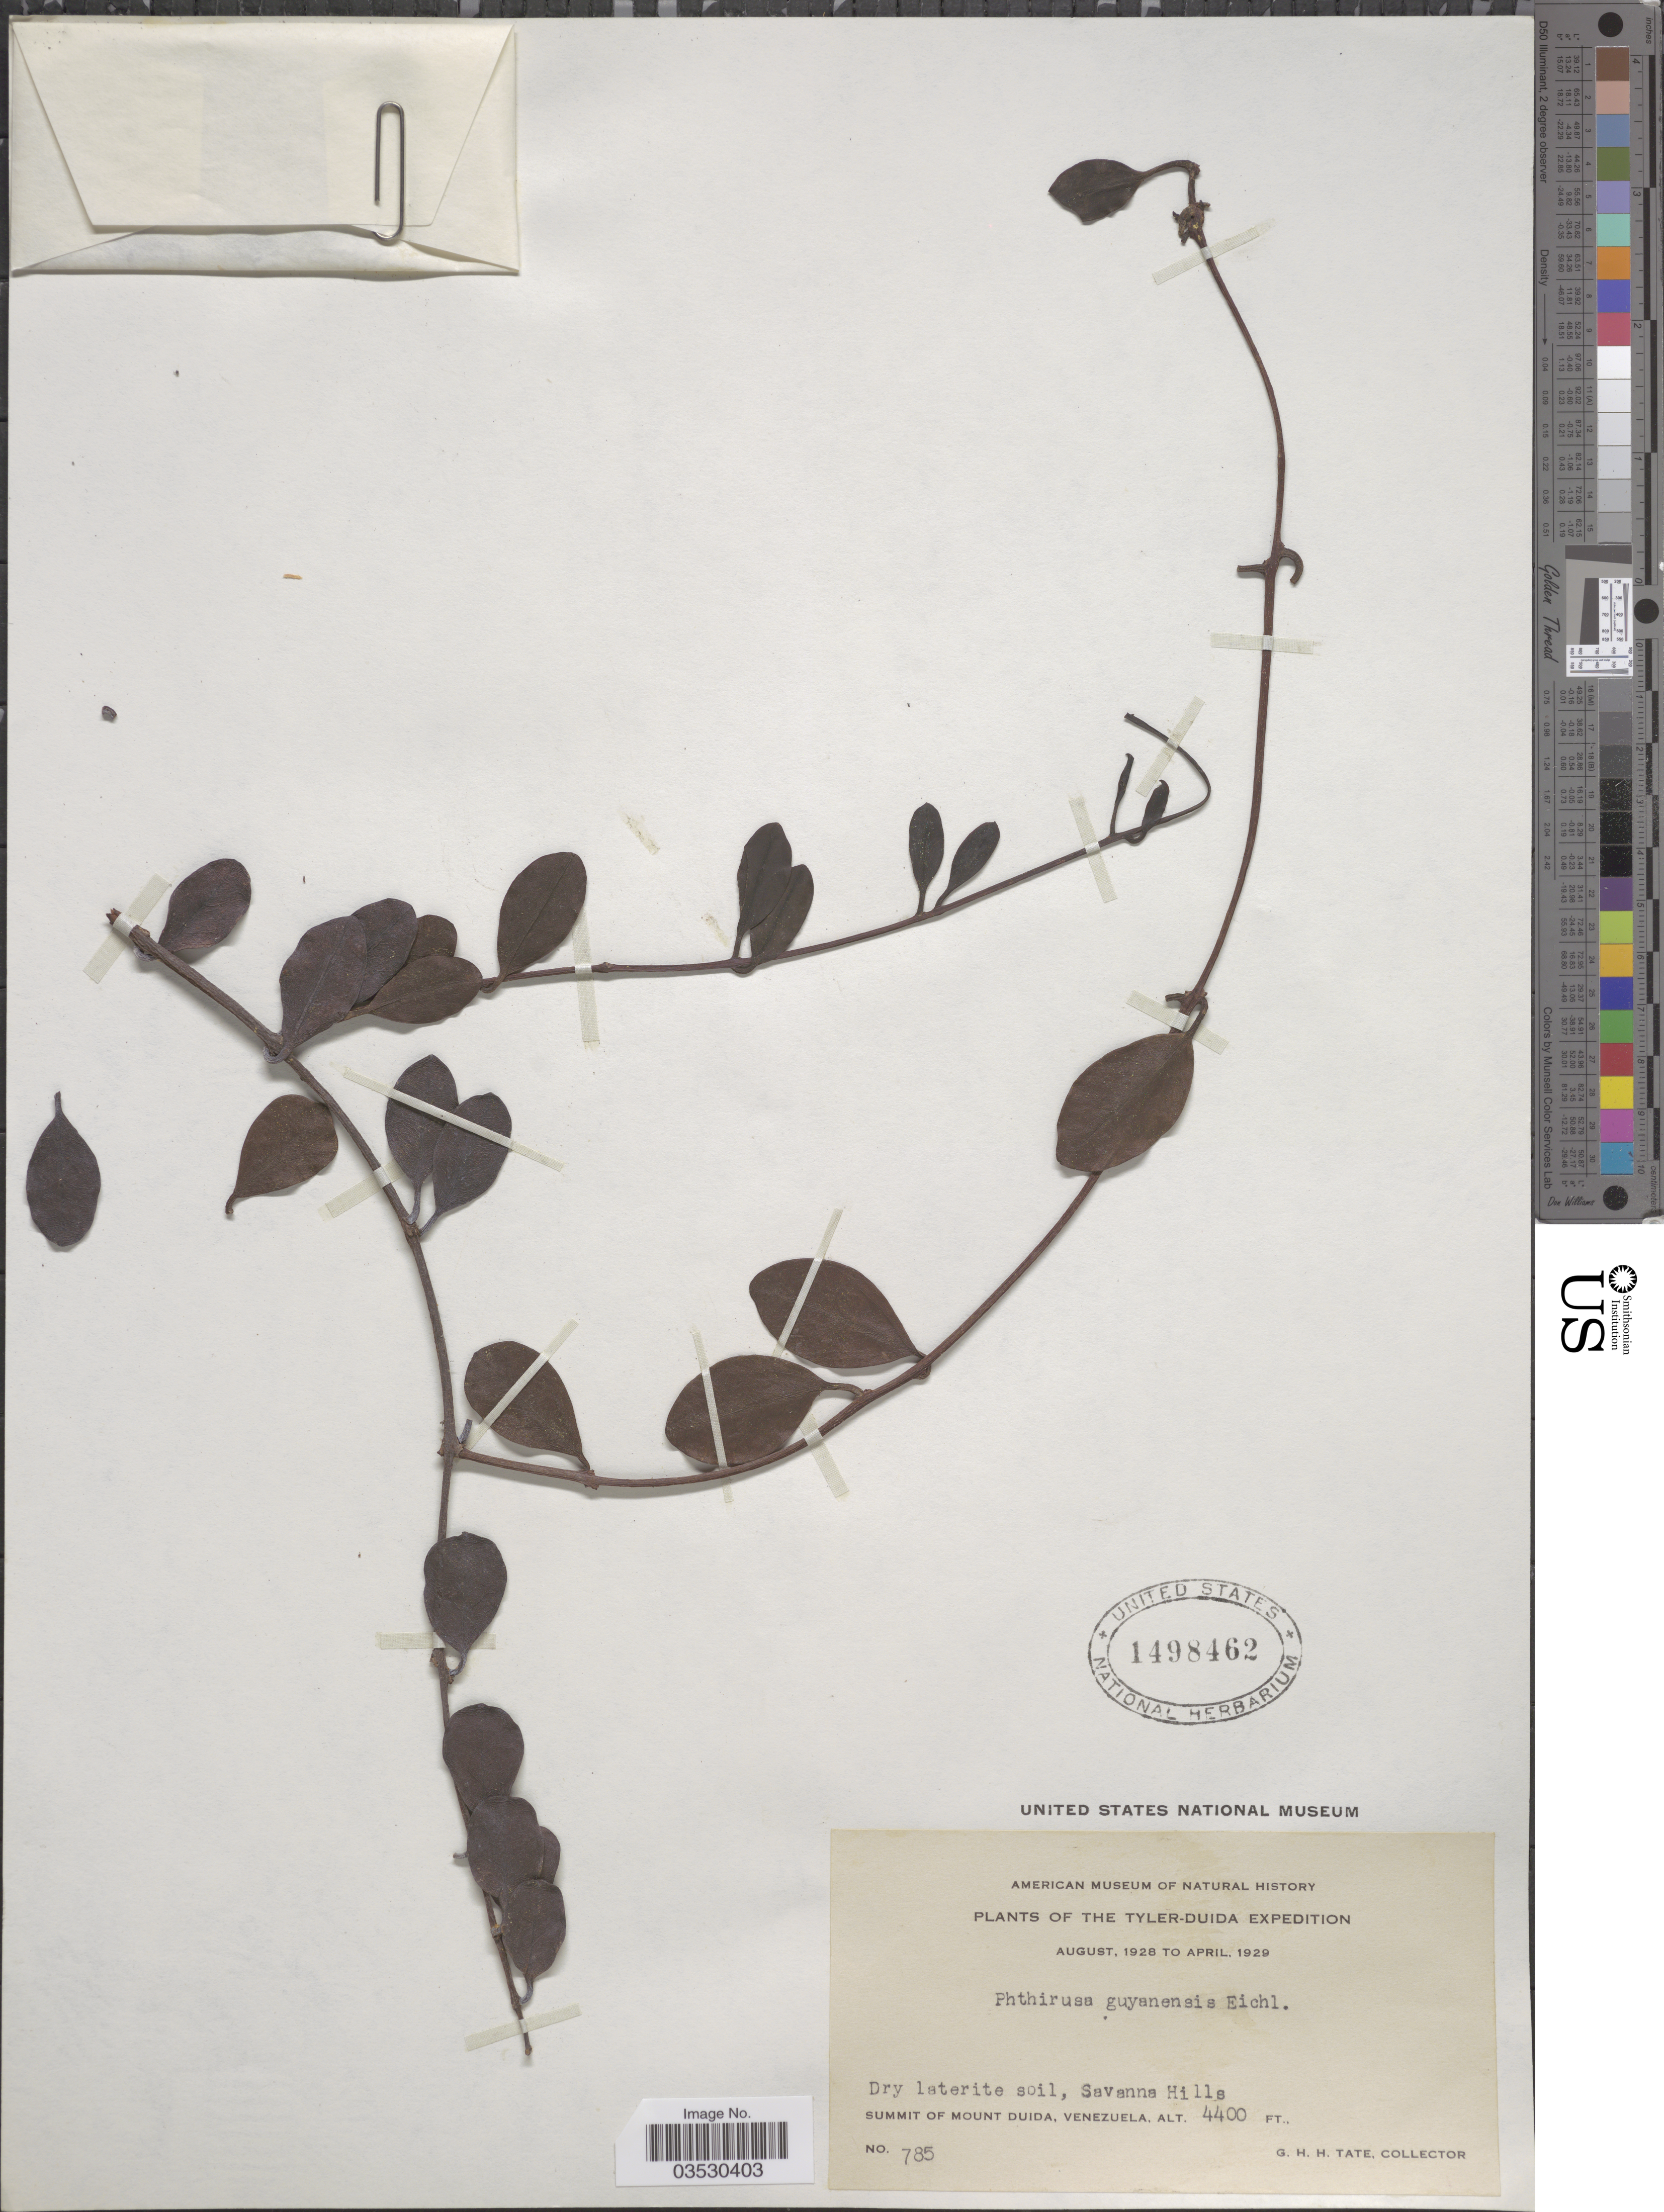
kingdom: Plantae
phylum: Tracheophyta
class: Magnoliopsida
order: Santalales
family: Loranthaceae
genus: Struthanthus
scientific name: Struthanthus guianensis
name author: Klotzsch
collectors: G. H. H.Tate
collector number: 785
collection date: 1928-08/1929-04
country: Venezuela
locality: Tyler-Duida. Savanna Hills. Summit of Mount Duida.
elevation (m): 1341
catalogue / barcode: US 1498462